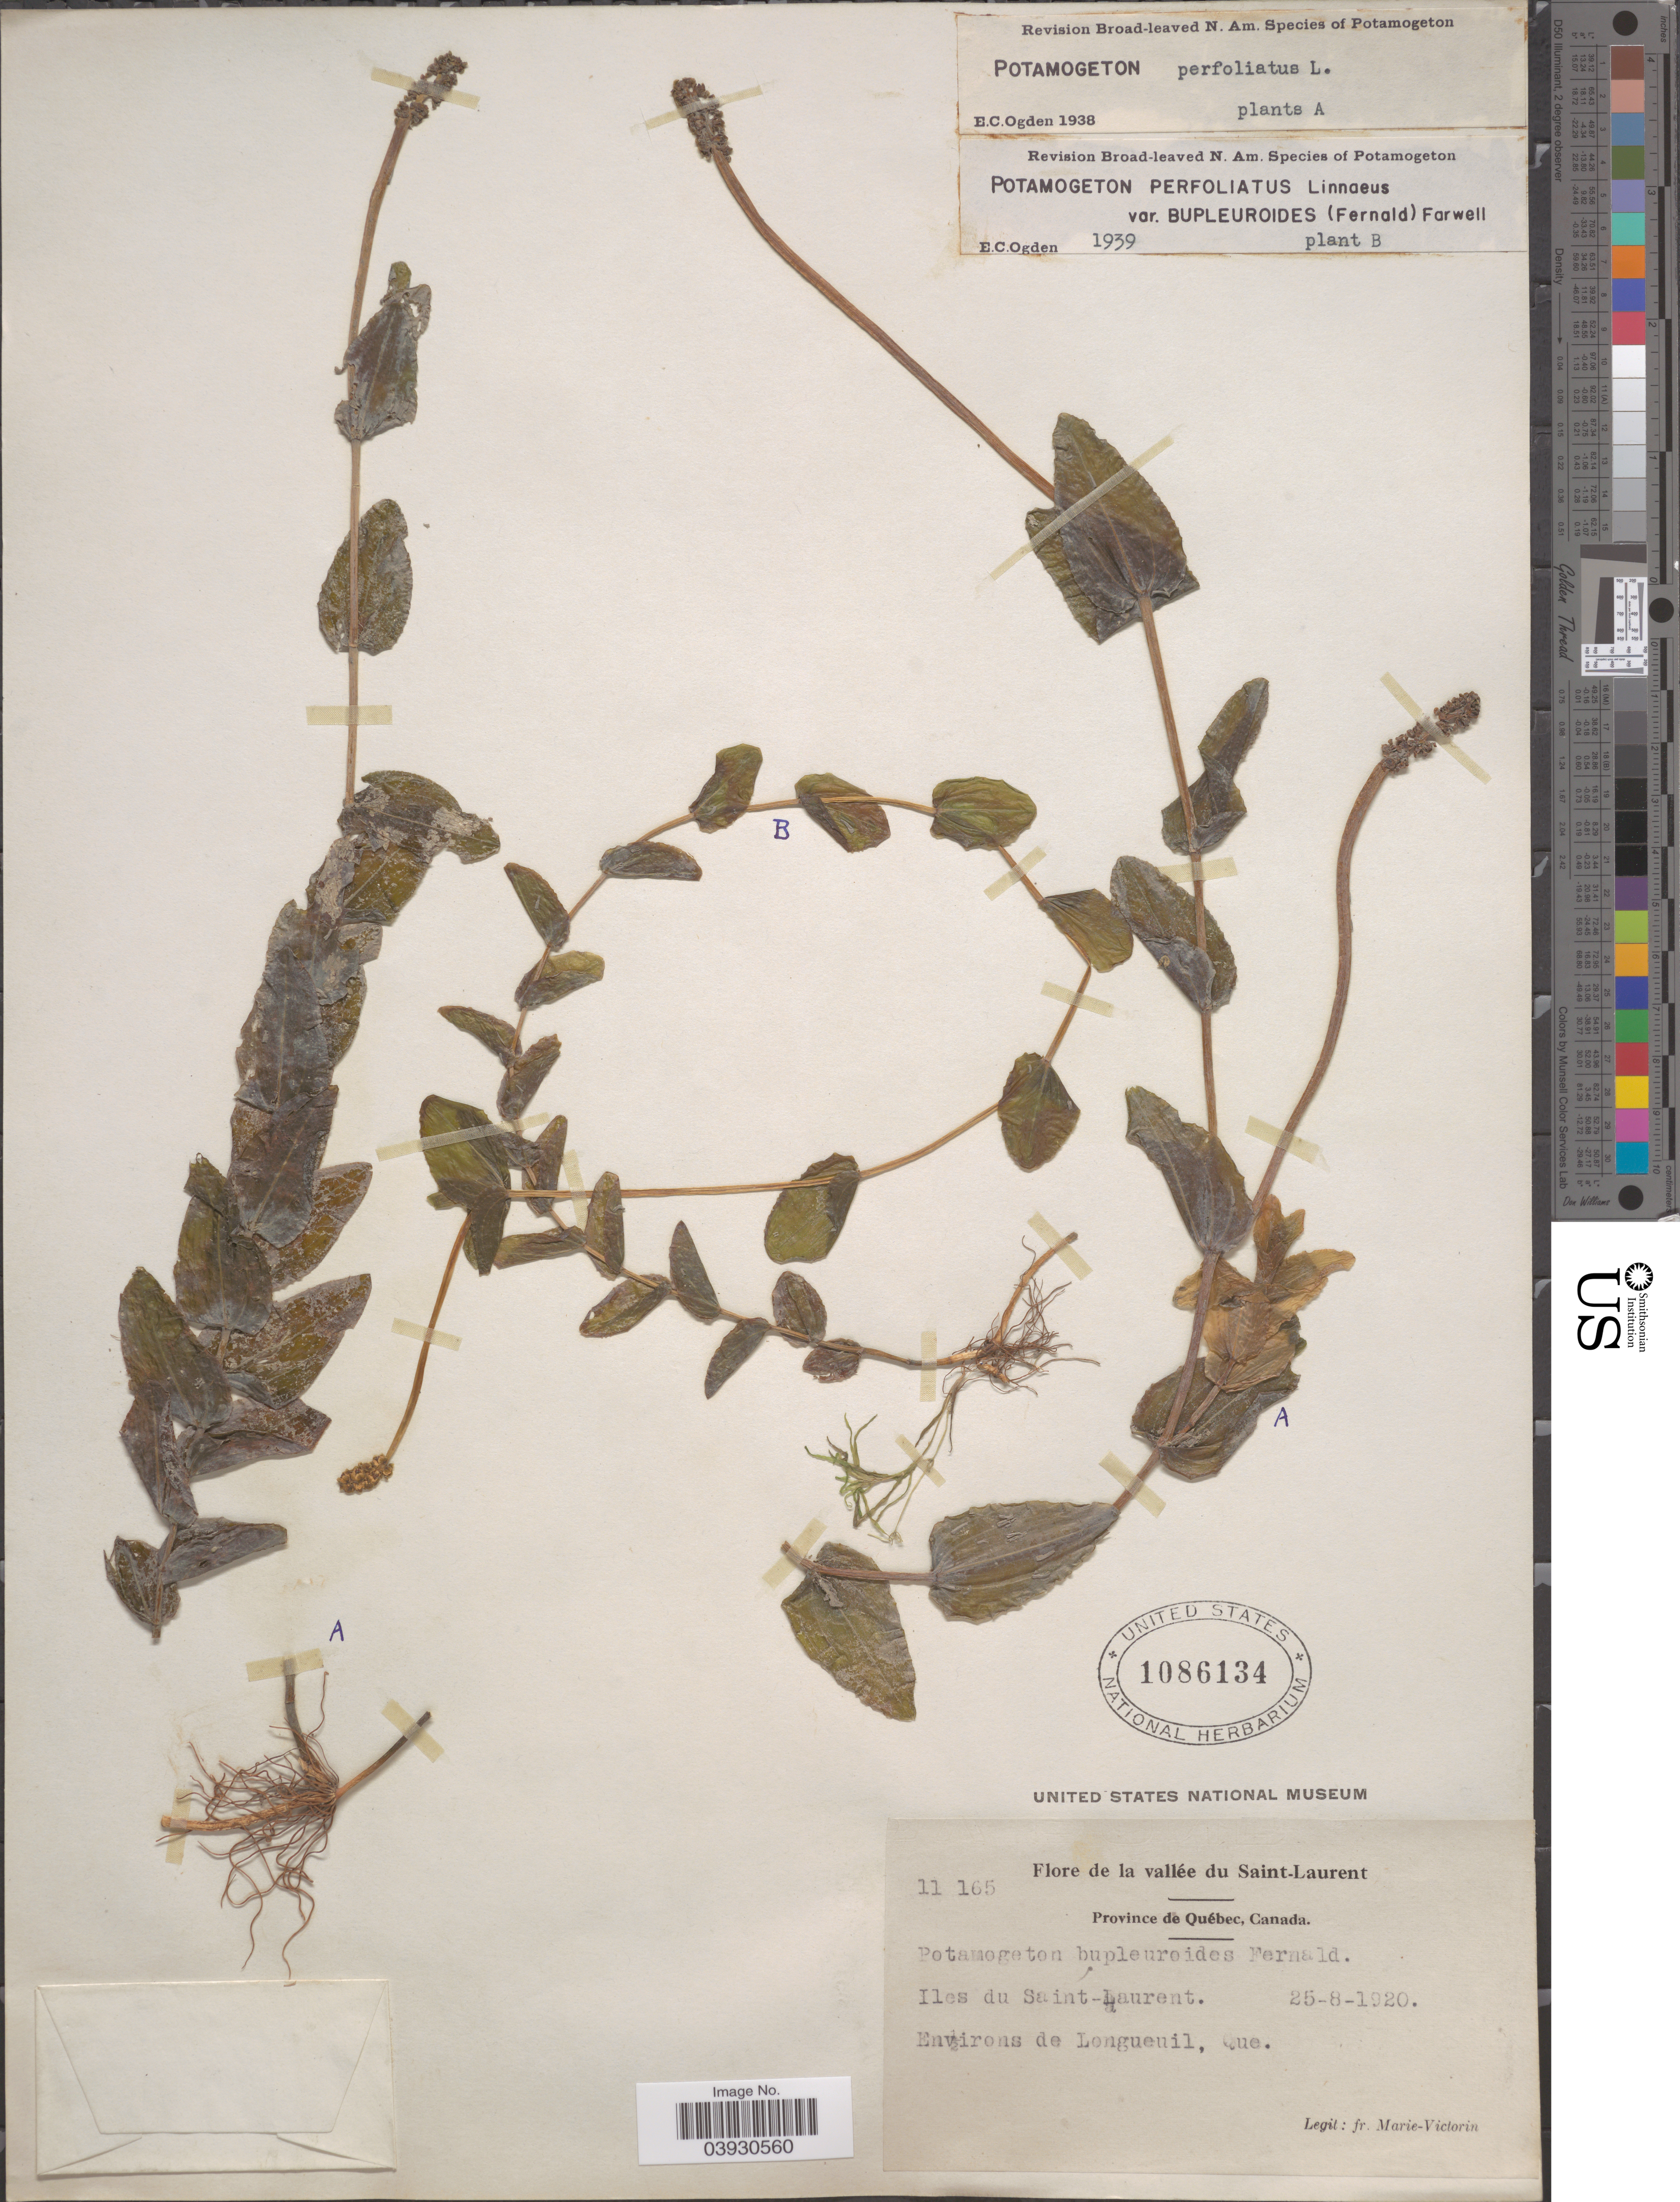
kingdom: Plantae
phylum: Tracheophyta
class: Liliopsida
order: Alismatales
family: Potamogetonaceae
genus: Potamogeton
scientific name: Potamogeton perfoliatus var. bupleuroides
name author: (Fernald) Farw.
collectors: F. Marie-Victorin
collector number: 11165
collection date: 1920-08-25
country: Canada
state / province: Quebec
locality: Vallée du Saint-Laurent. Iles du Saint-Laurent. Environs de Longueuil.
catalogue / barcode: US 1086134